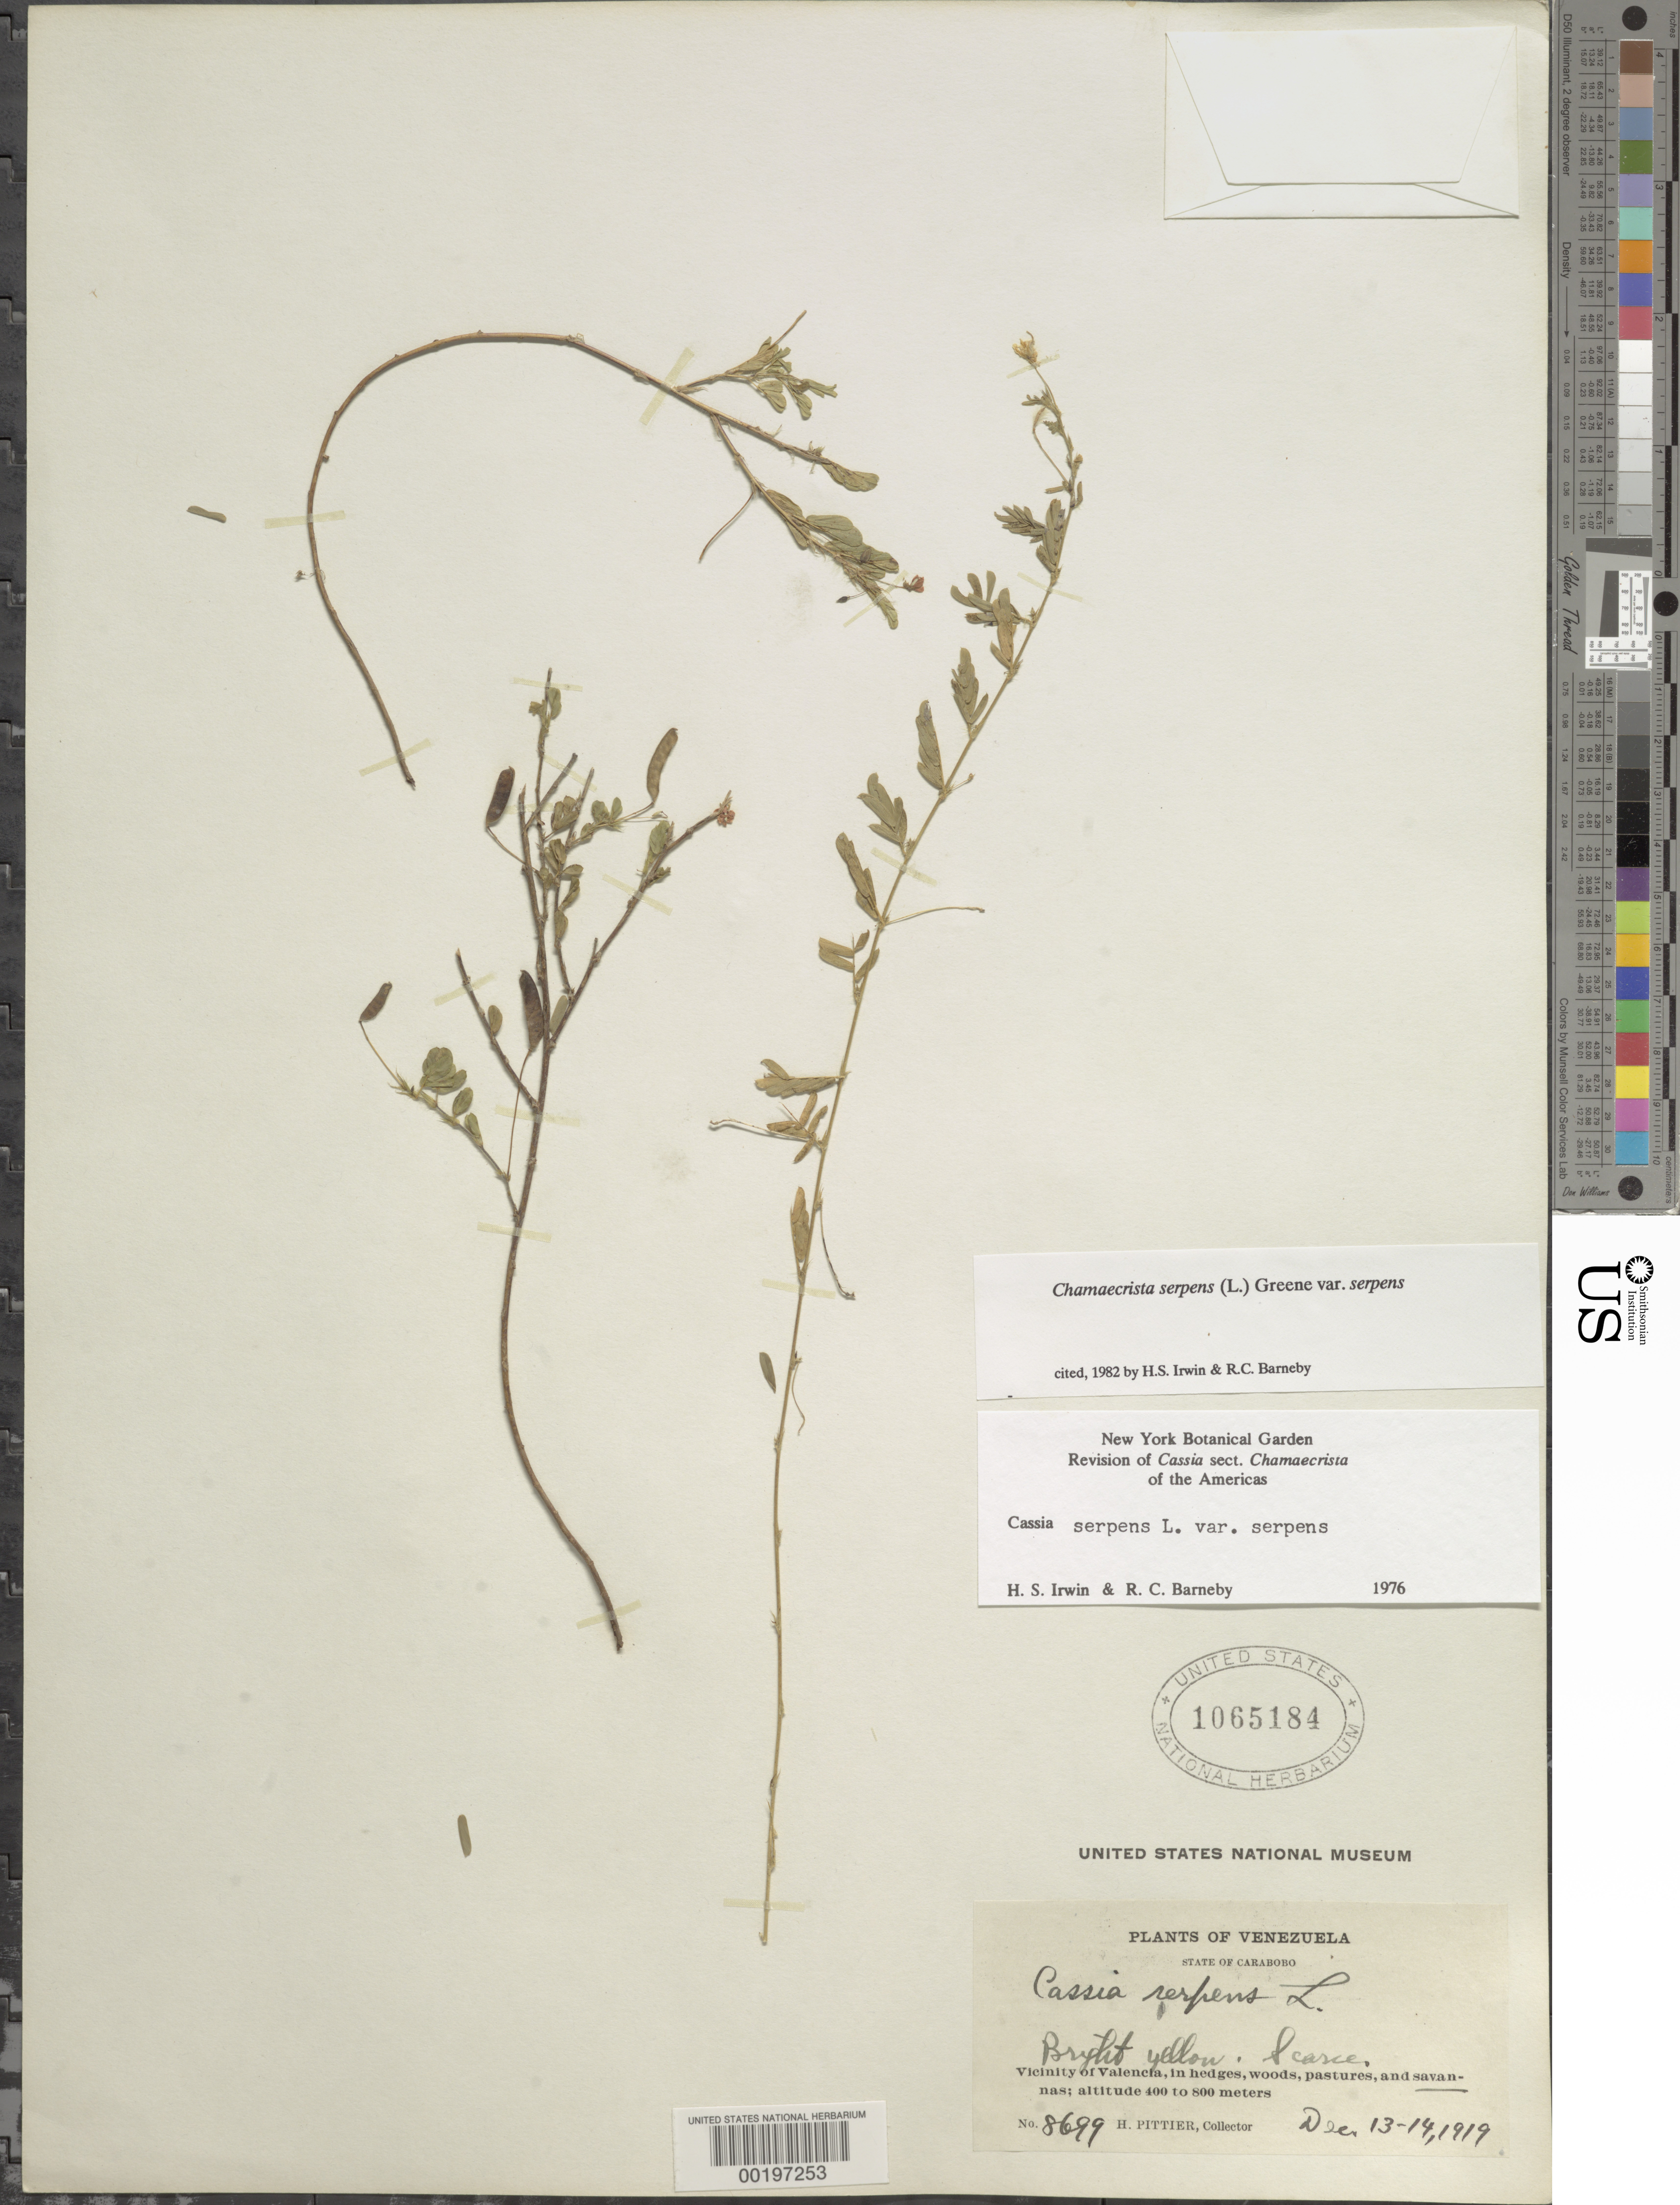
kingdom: Plantae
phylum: Tracheophyta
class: Magnoliopsida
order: Fabales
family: Fabaceae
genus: Chamaecrista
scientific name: Chamaecrista serpens var. serpens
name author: (L.) Greene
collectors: H. F. Pittier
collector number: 8699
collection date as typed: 13 Dec 1919 to 14 Dec 1919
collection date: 1919-12-13/1919-12-14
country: Venezuela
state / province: Carabobo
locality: Vicinity of valencia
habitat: In hedges, woods, pastures and savannas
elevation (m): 400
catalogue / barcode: US 1065184